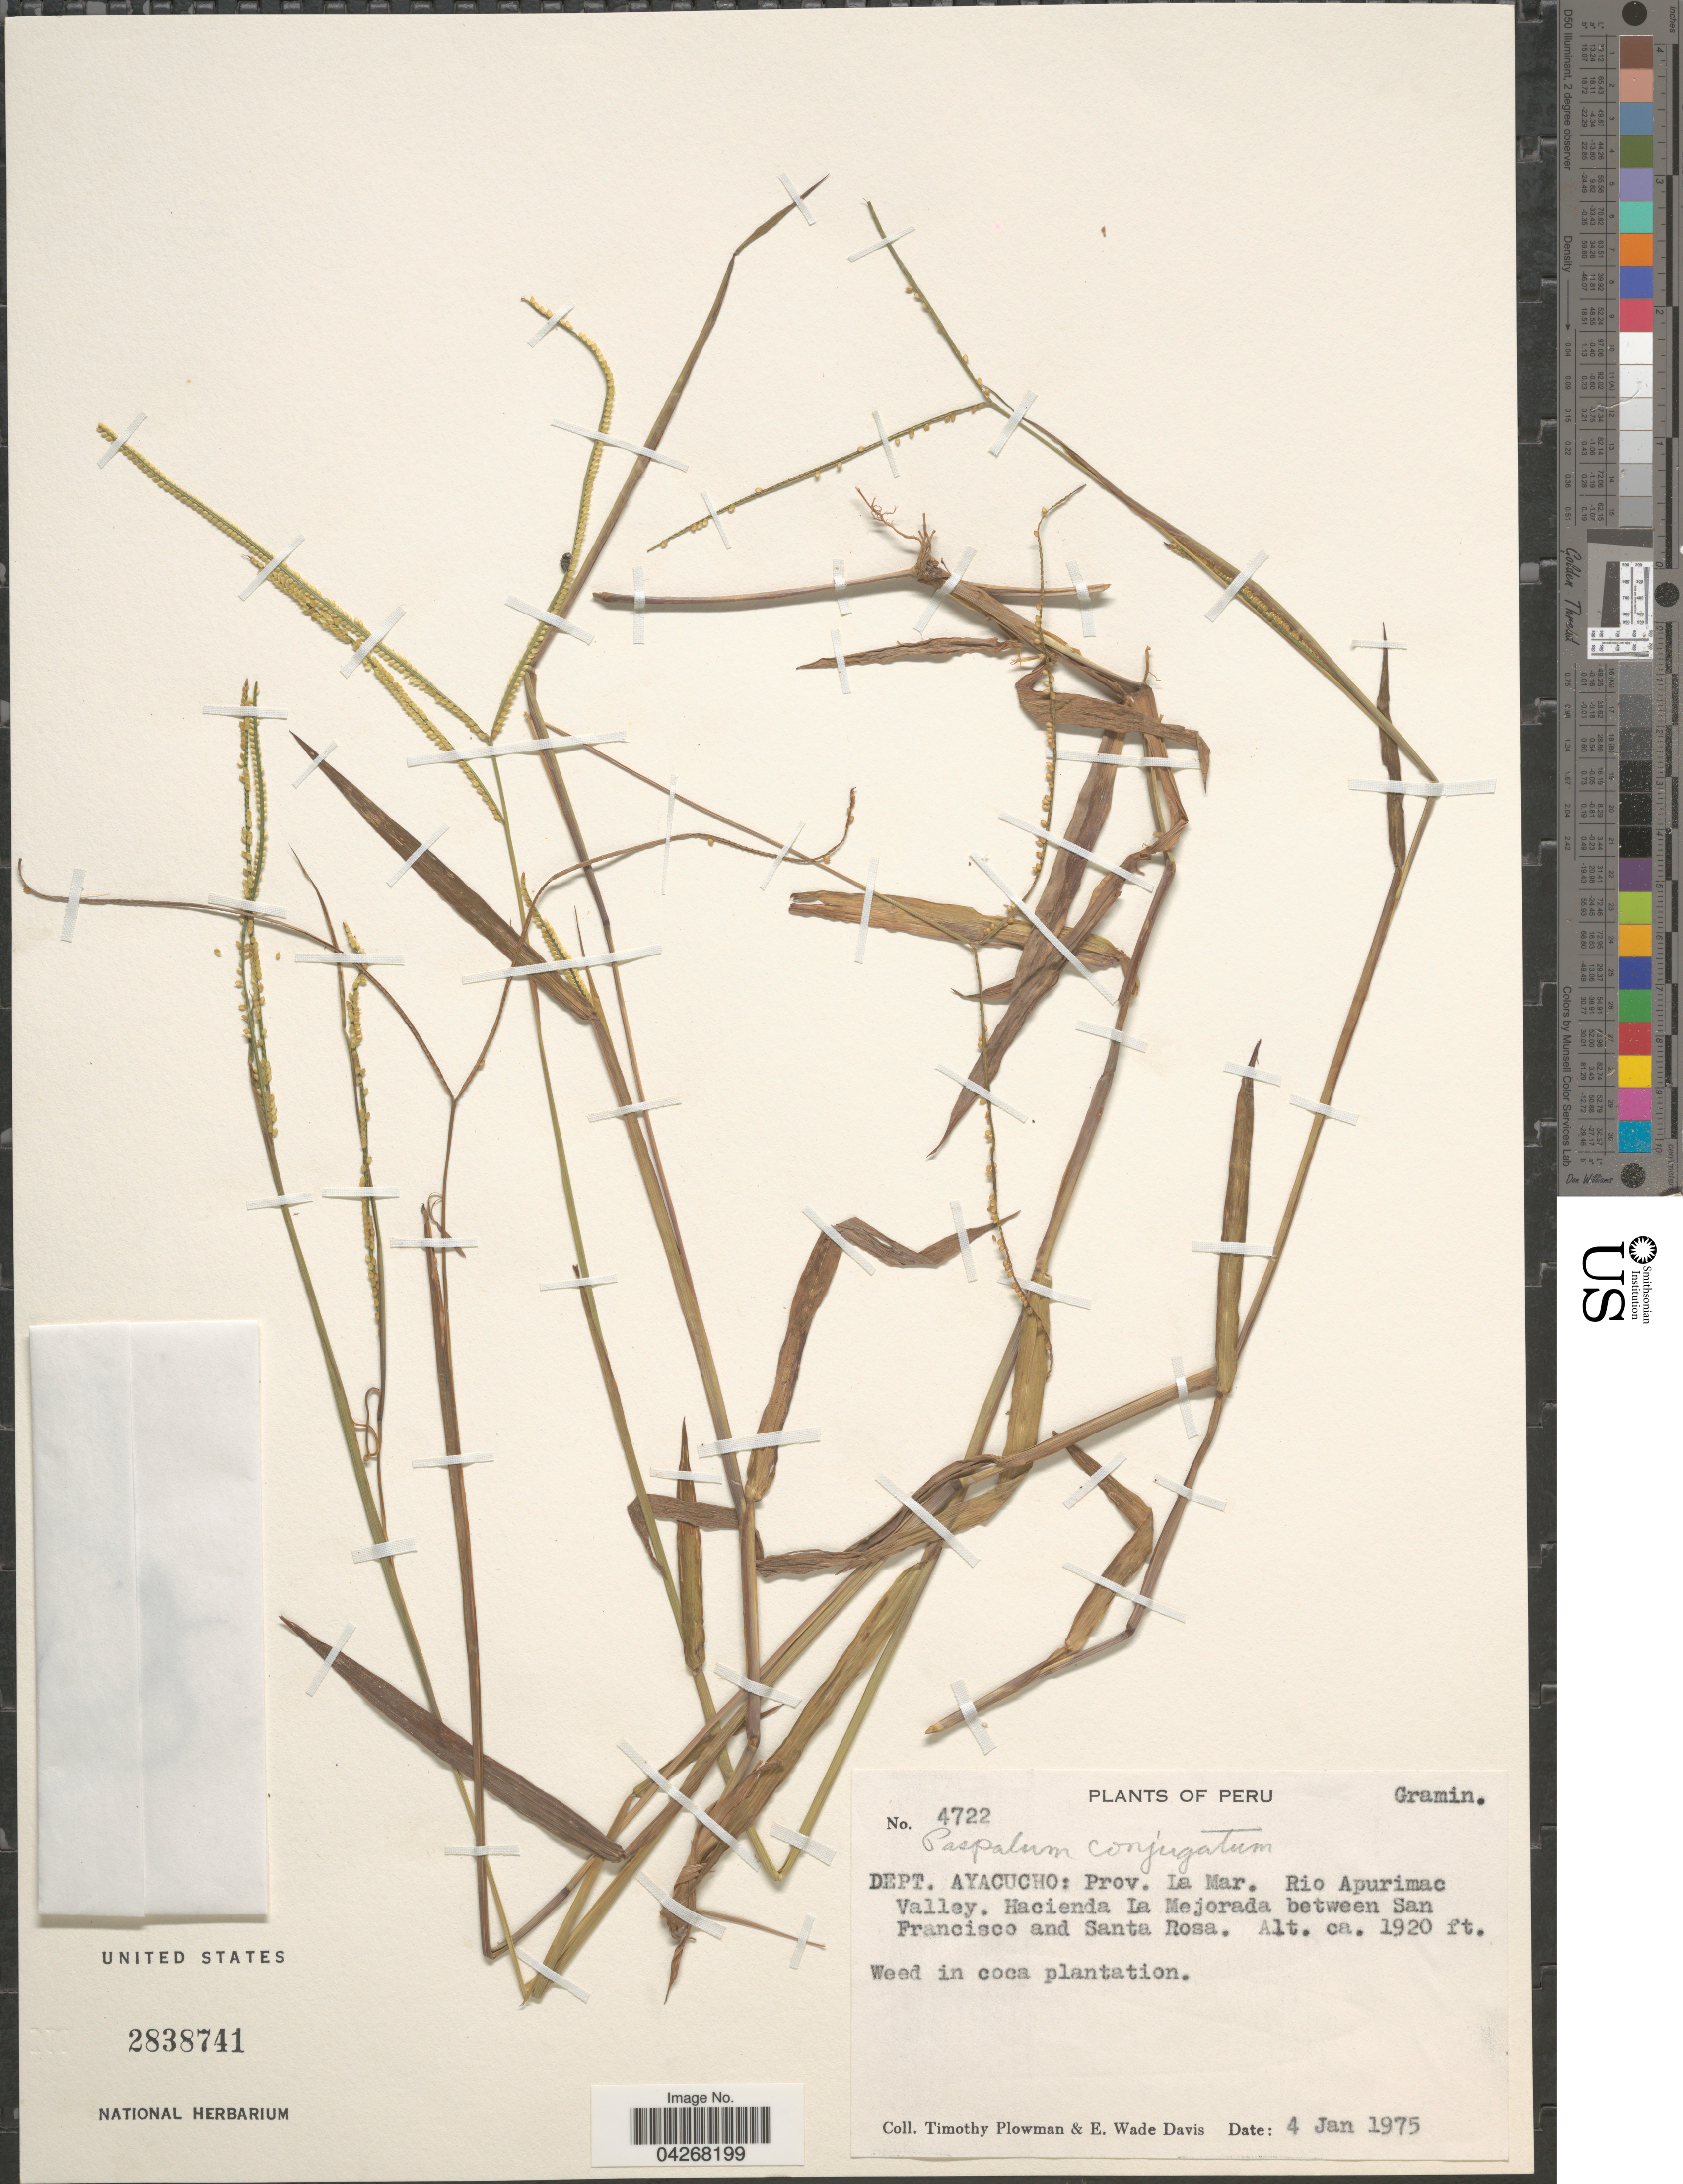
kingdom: Plantae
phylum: Tracheophyta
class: Liliopsida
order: Poales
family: Poaceae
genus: Paspalum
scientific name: Paspalum conjugatum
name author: P.J. Bergius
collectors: T. Plowman & E. Wade-Davis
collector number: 4722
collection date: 1975-01-04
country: Peru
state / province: Ayacucho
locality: Dept. Ayacucho: Prov. La Mar. Rio Apurimac Valley. Hacienda La Mejorada between San Francisco and Santa Rosa.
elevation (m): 585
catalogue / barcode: US 2838741